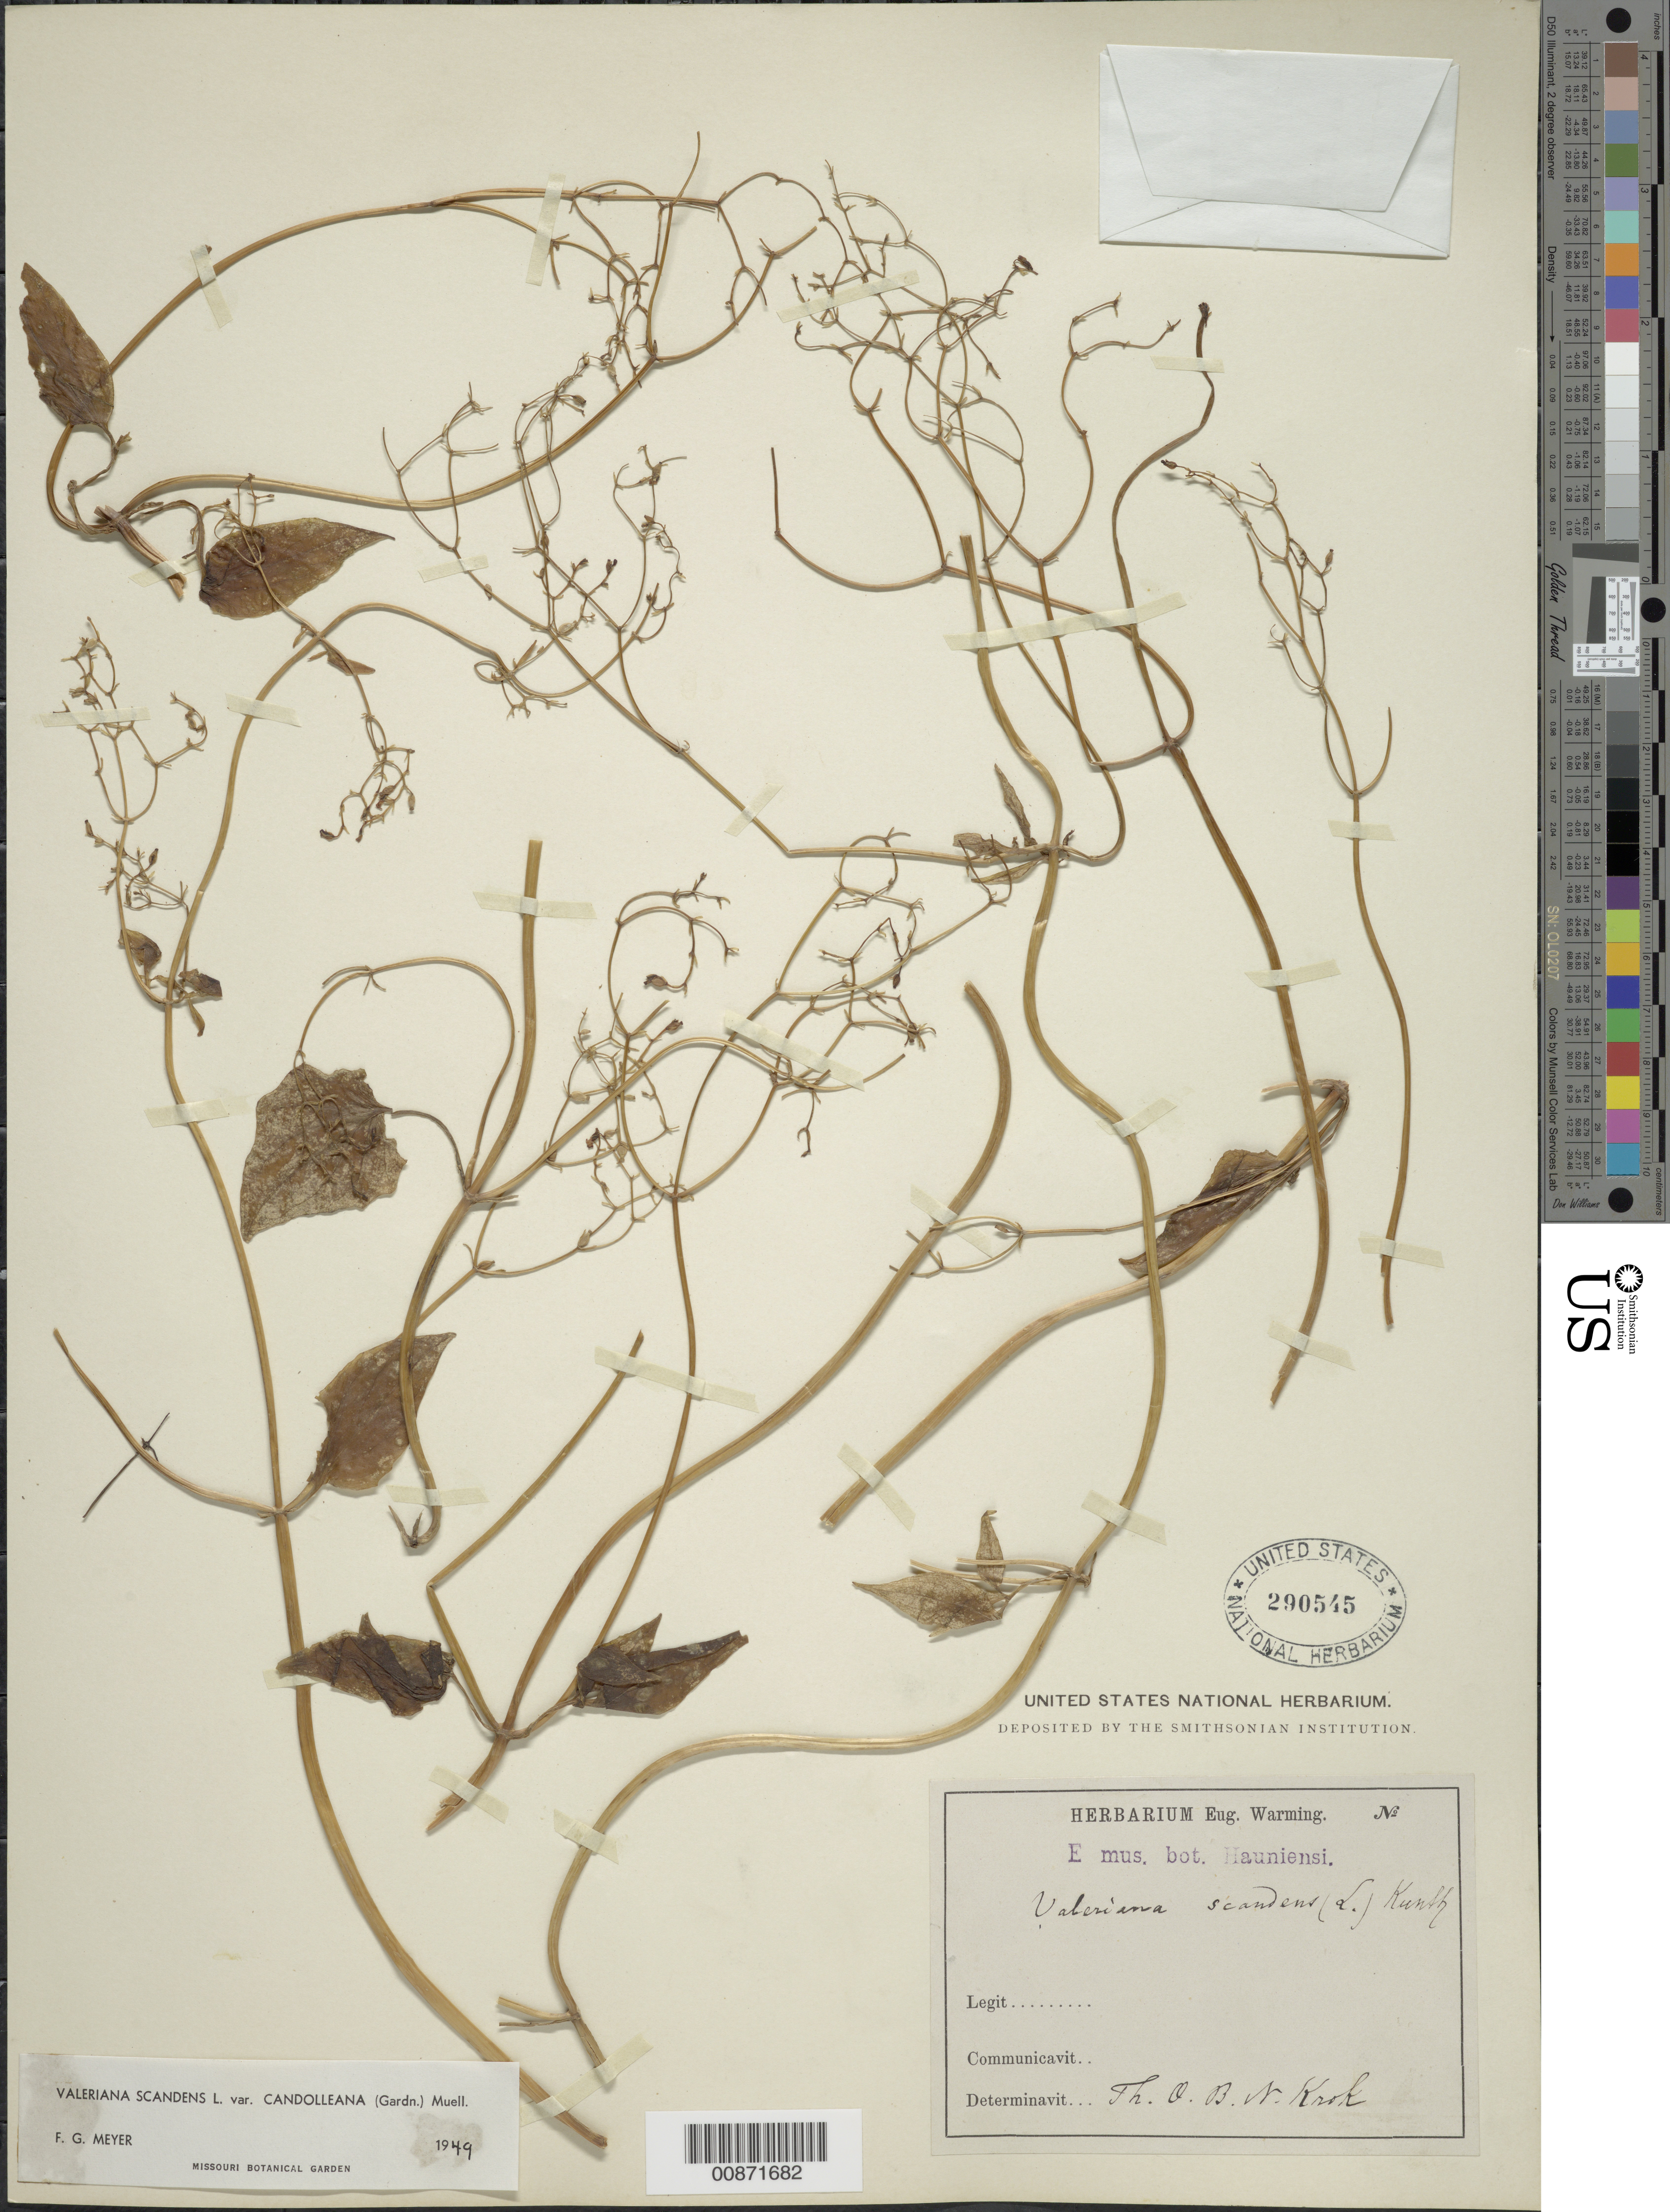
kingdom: Plantae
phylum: Tracheophyta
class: Magnoliopsida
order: Dipsacales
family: Caprifoliaceae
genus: Valeriana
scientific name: Valeriana scandens var. candolleana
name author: (Gardner) C. Müll.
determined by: Meyer, F. G.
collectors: E. Warming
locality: Hauniensi (?)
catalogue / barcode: US 290545